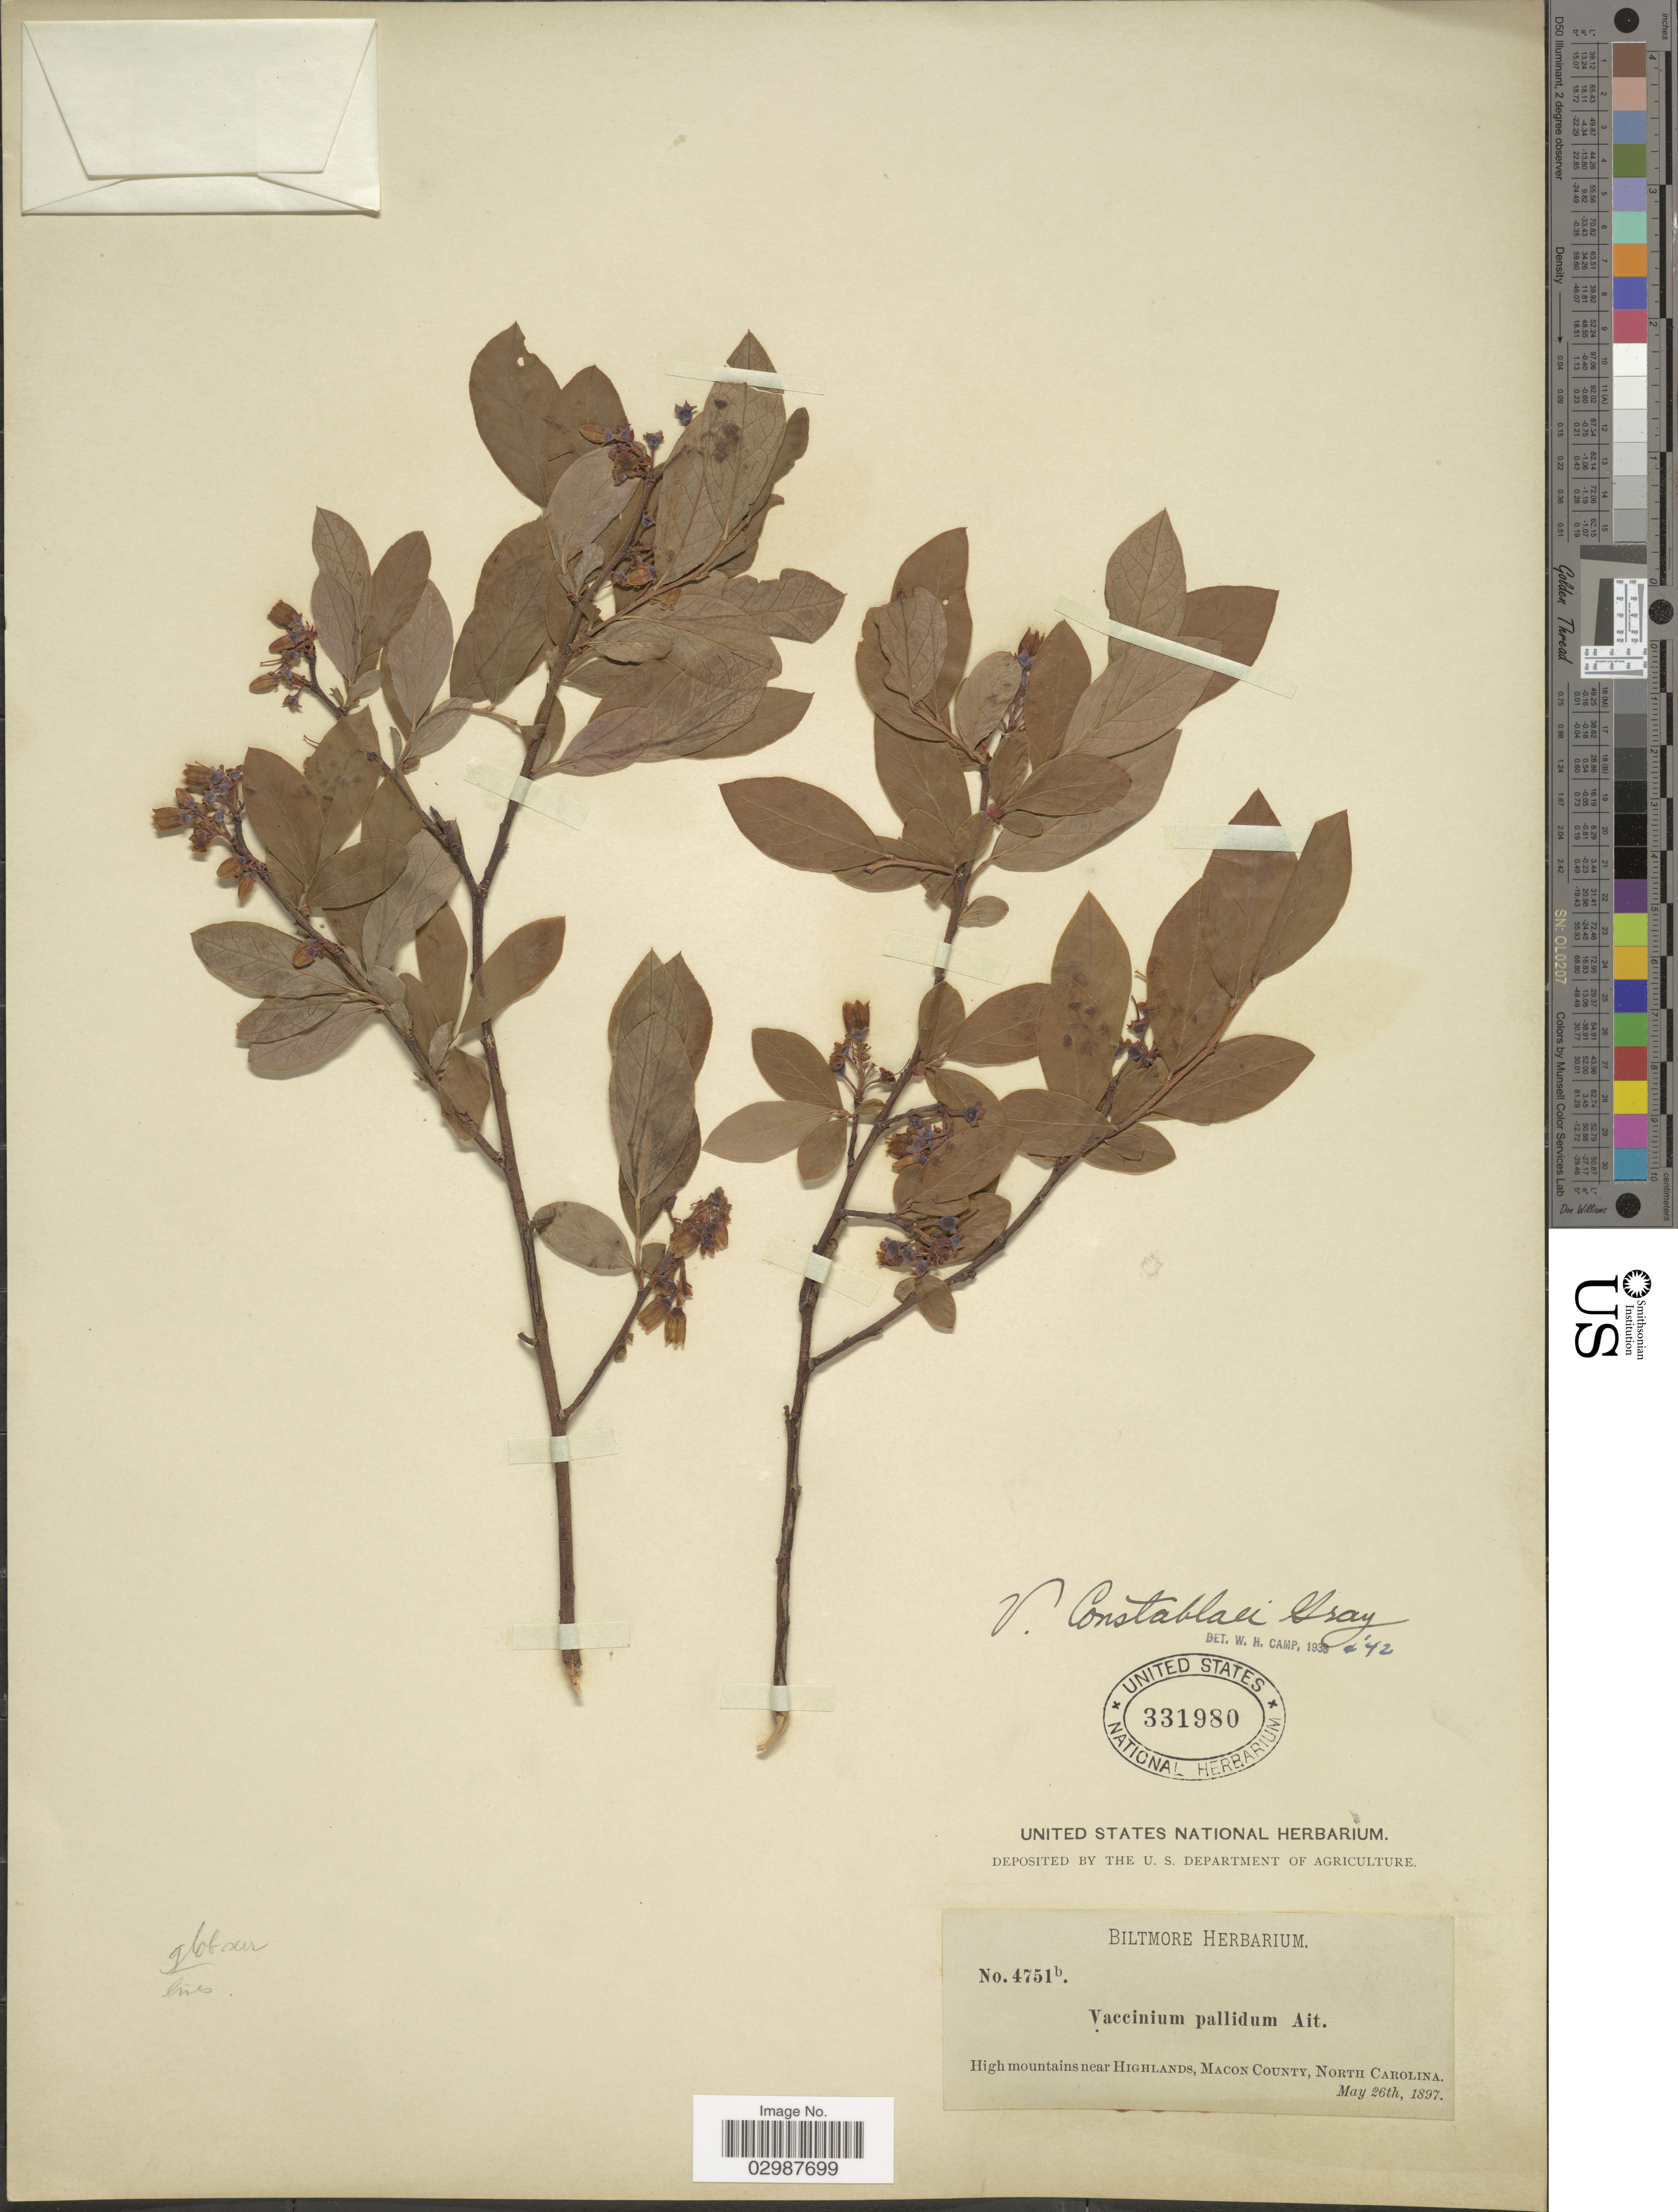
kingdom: Plantae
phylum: Tracheophyta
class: Magnoliopsida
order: Ericales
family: Ericaceae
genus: Vaccinium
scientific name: Vaccinium constablaei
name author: A. Gray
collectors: ex herb. Biltmore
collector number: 4751b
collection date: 1897-05-26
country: United States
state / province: North Carolina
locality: High mountains near Highlands, Macon County.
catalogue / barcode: US 331980